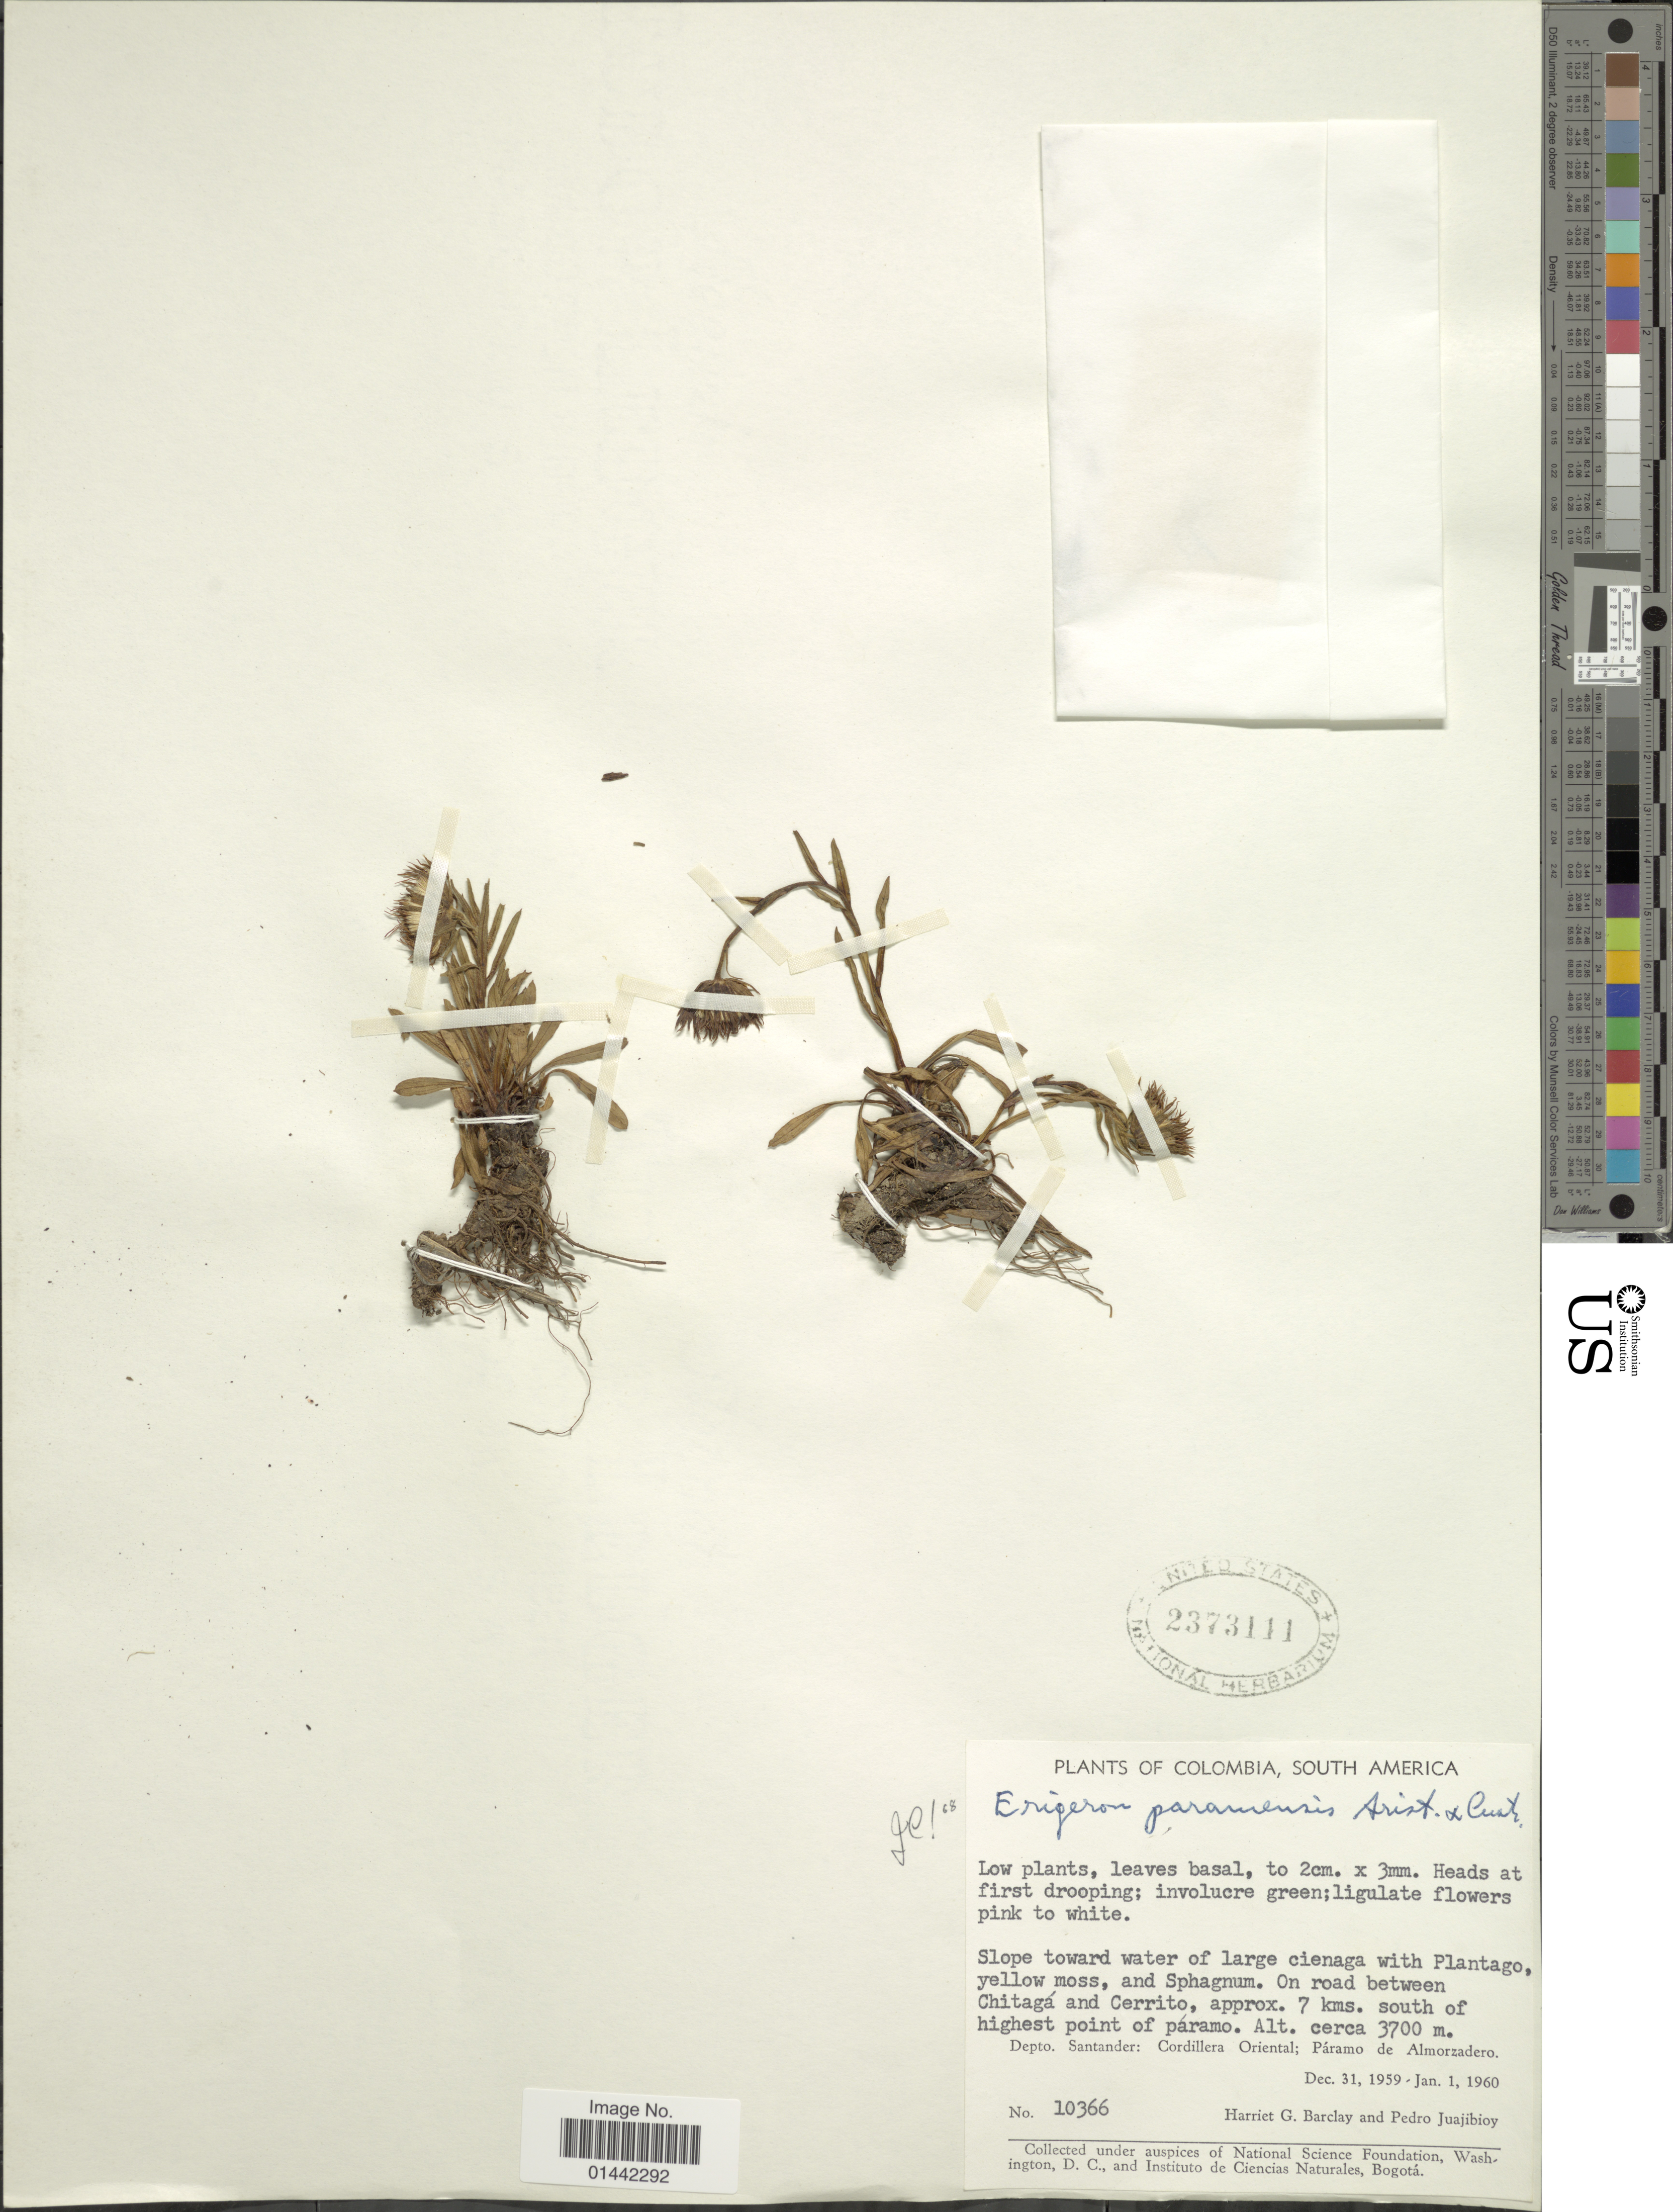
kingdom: Plantae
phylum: Tracheophyta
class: Magnoliopsida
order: Asterales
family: Asteraceae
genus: Erigeron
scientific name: Erigeron paramensis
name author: Aristeg. & Cuatrec.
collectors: H. G. Barclay & P. Juajibioy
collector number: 10366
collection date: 1959-12-31/1960-01-01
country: Colombia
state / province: Santander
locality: South America, slope toward water of large cienaga with Plantago, on road between Chitagá and Cerrito, approx. 7 kms. south of highest point of páramo, Cordillera Oriental; Páramo de Almorzadero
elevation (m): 3700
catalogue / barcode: US 2373111